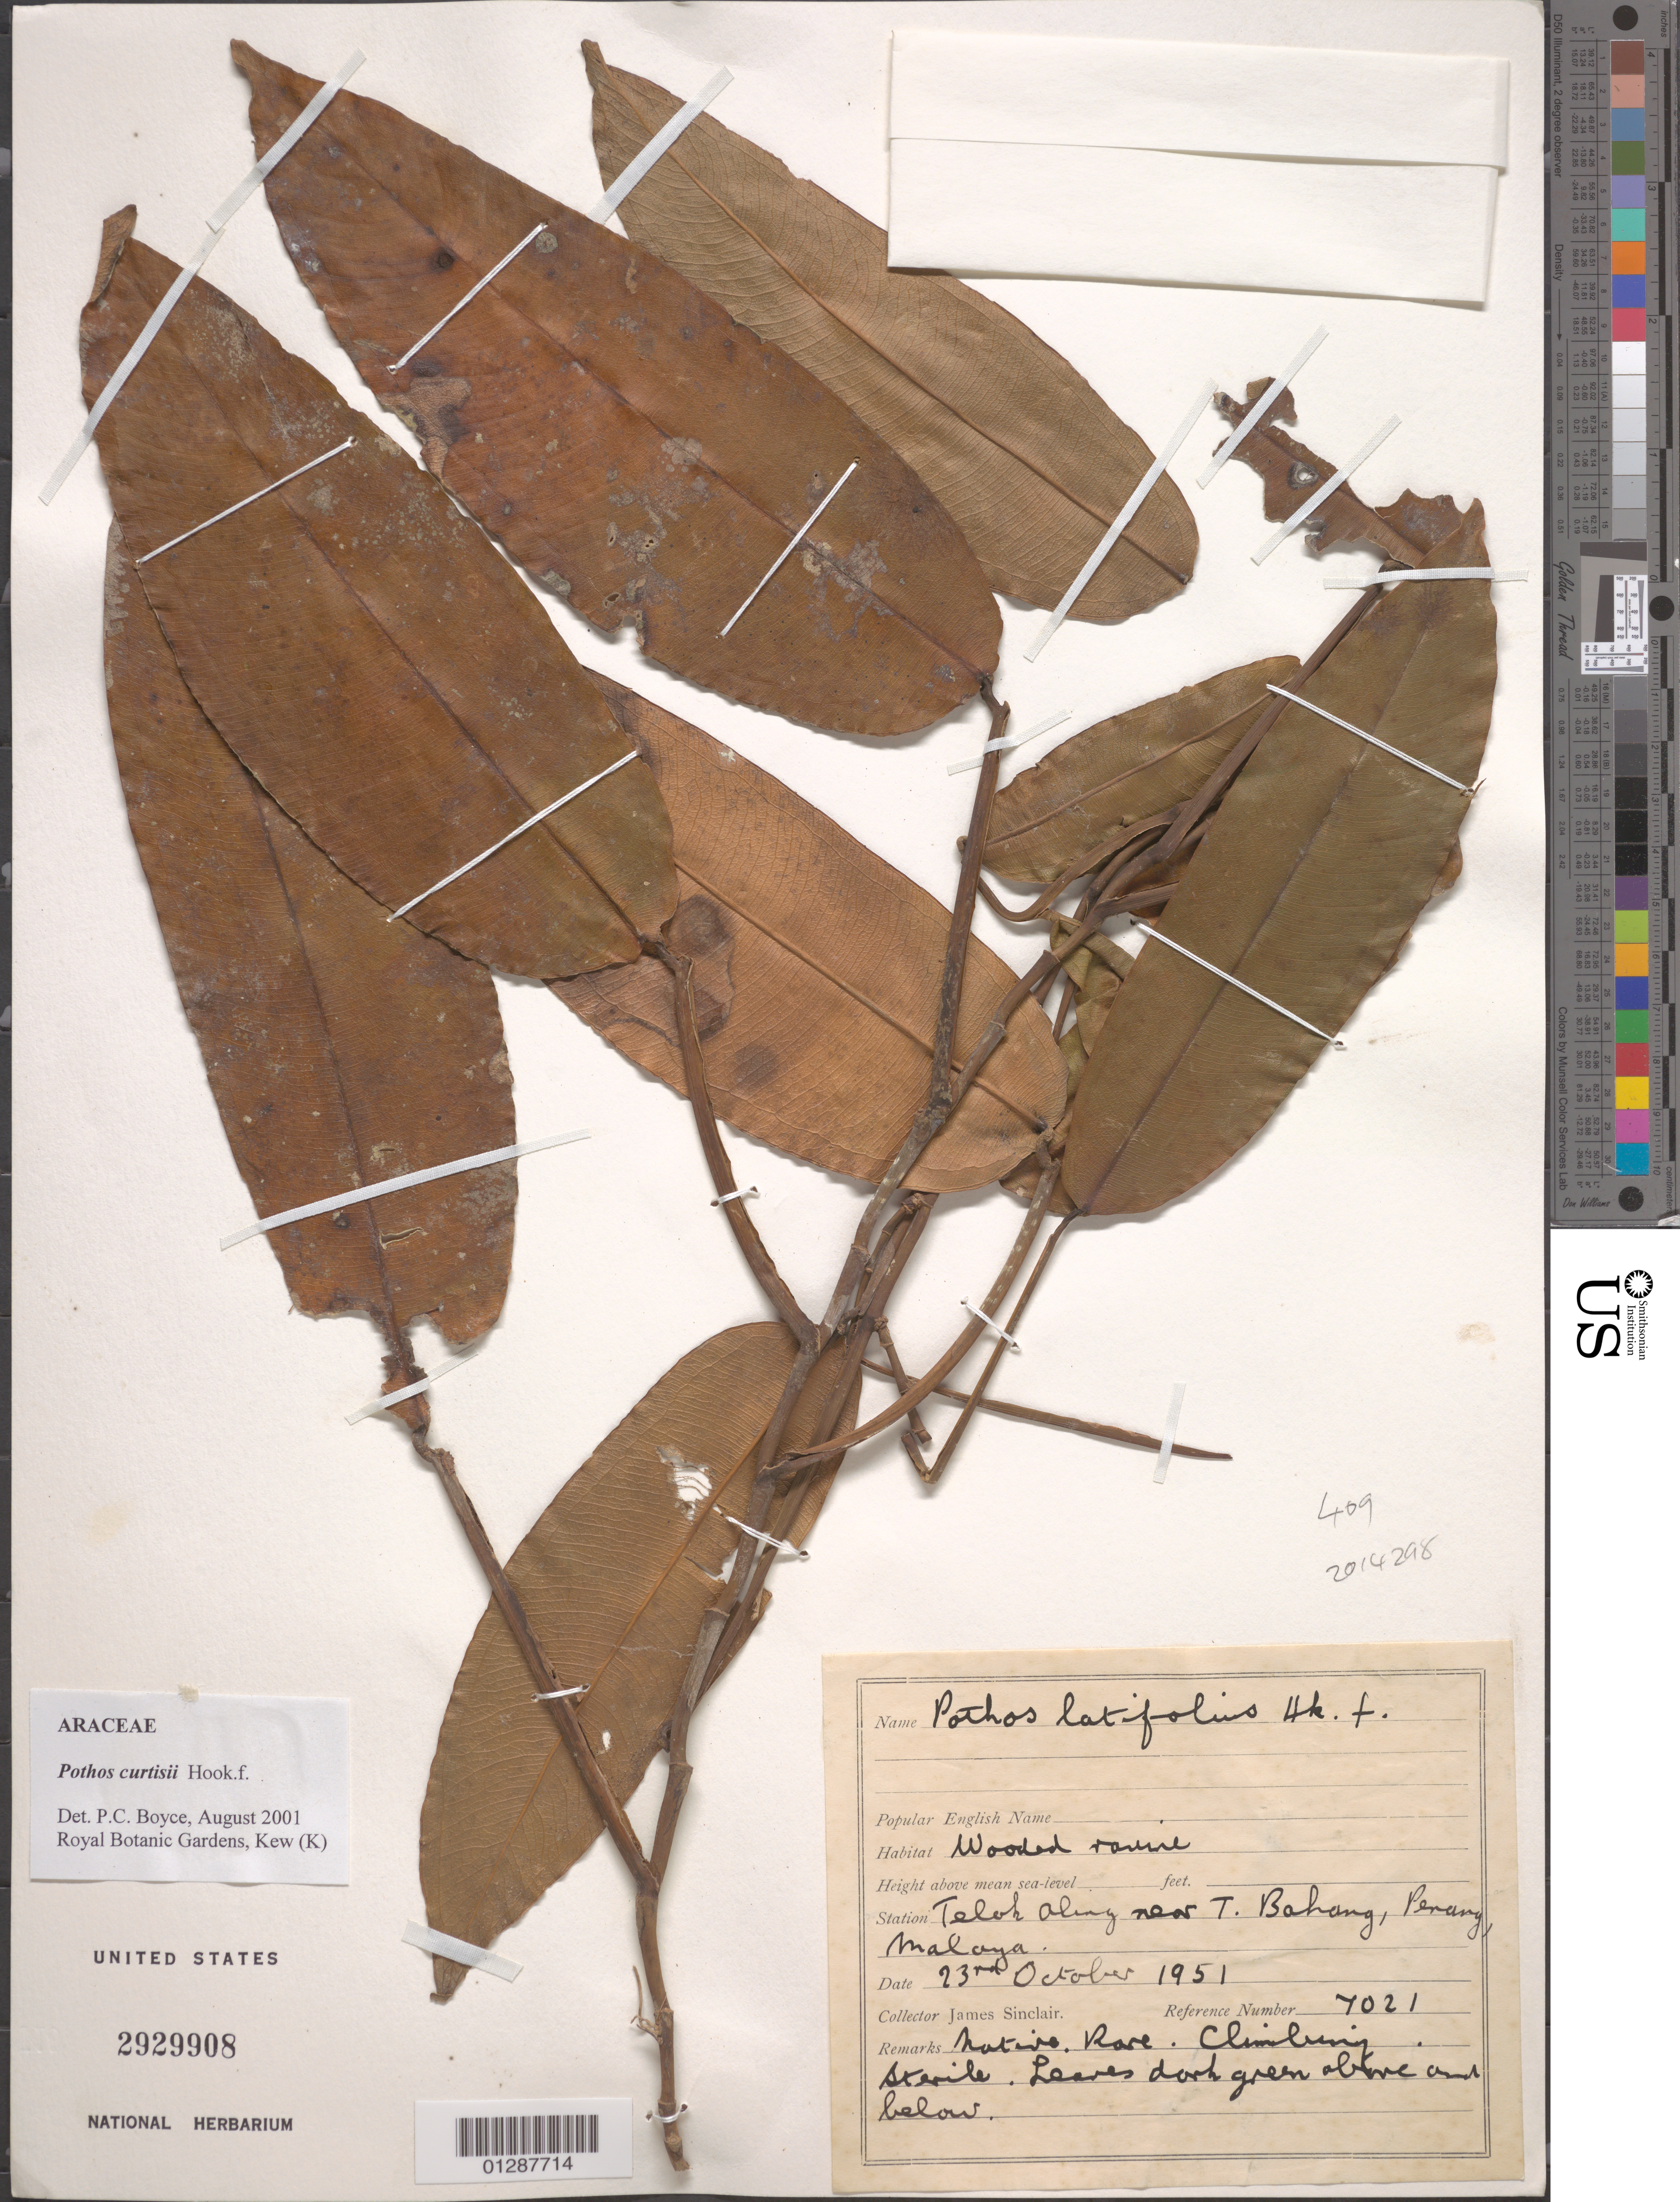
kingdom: Plantae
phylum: Tracheophyta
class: Liliopsida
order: Alismatales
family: Araceae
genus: Pothos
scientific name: Pothos curtisii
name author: Hook. f.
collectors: J. Sinclair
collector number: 7021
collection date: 1951-10-23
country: Malaysia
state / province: Pinang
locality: Station Teluk Aling near T. Bahang, Penang, Malaya.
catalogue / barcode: US 2929908